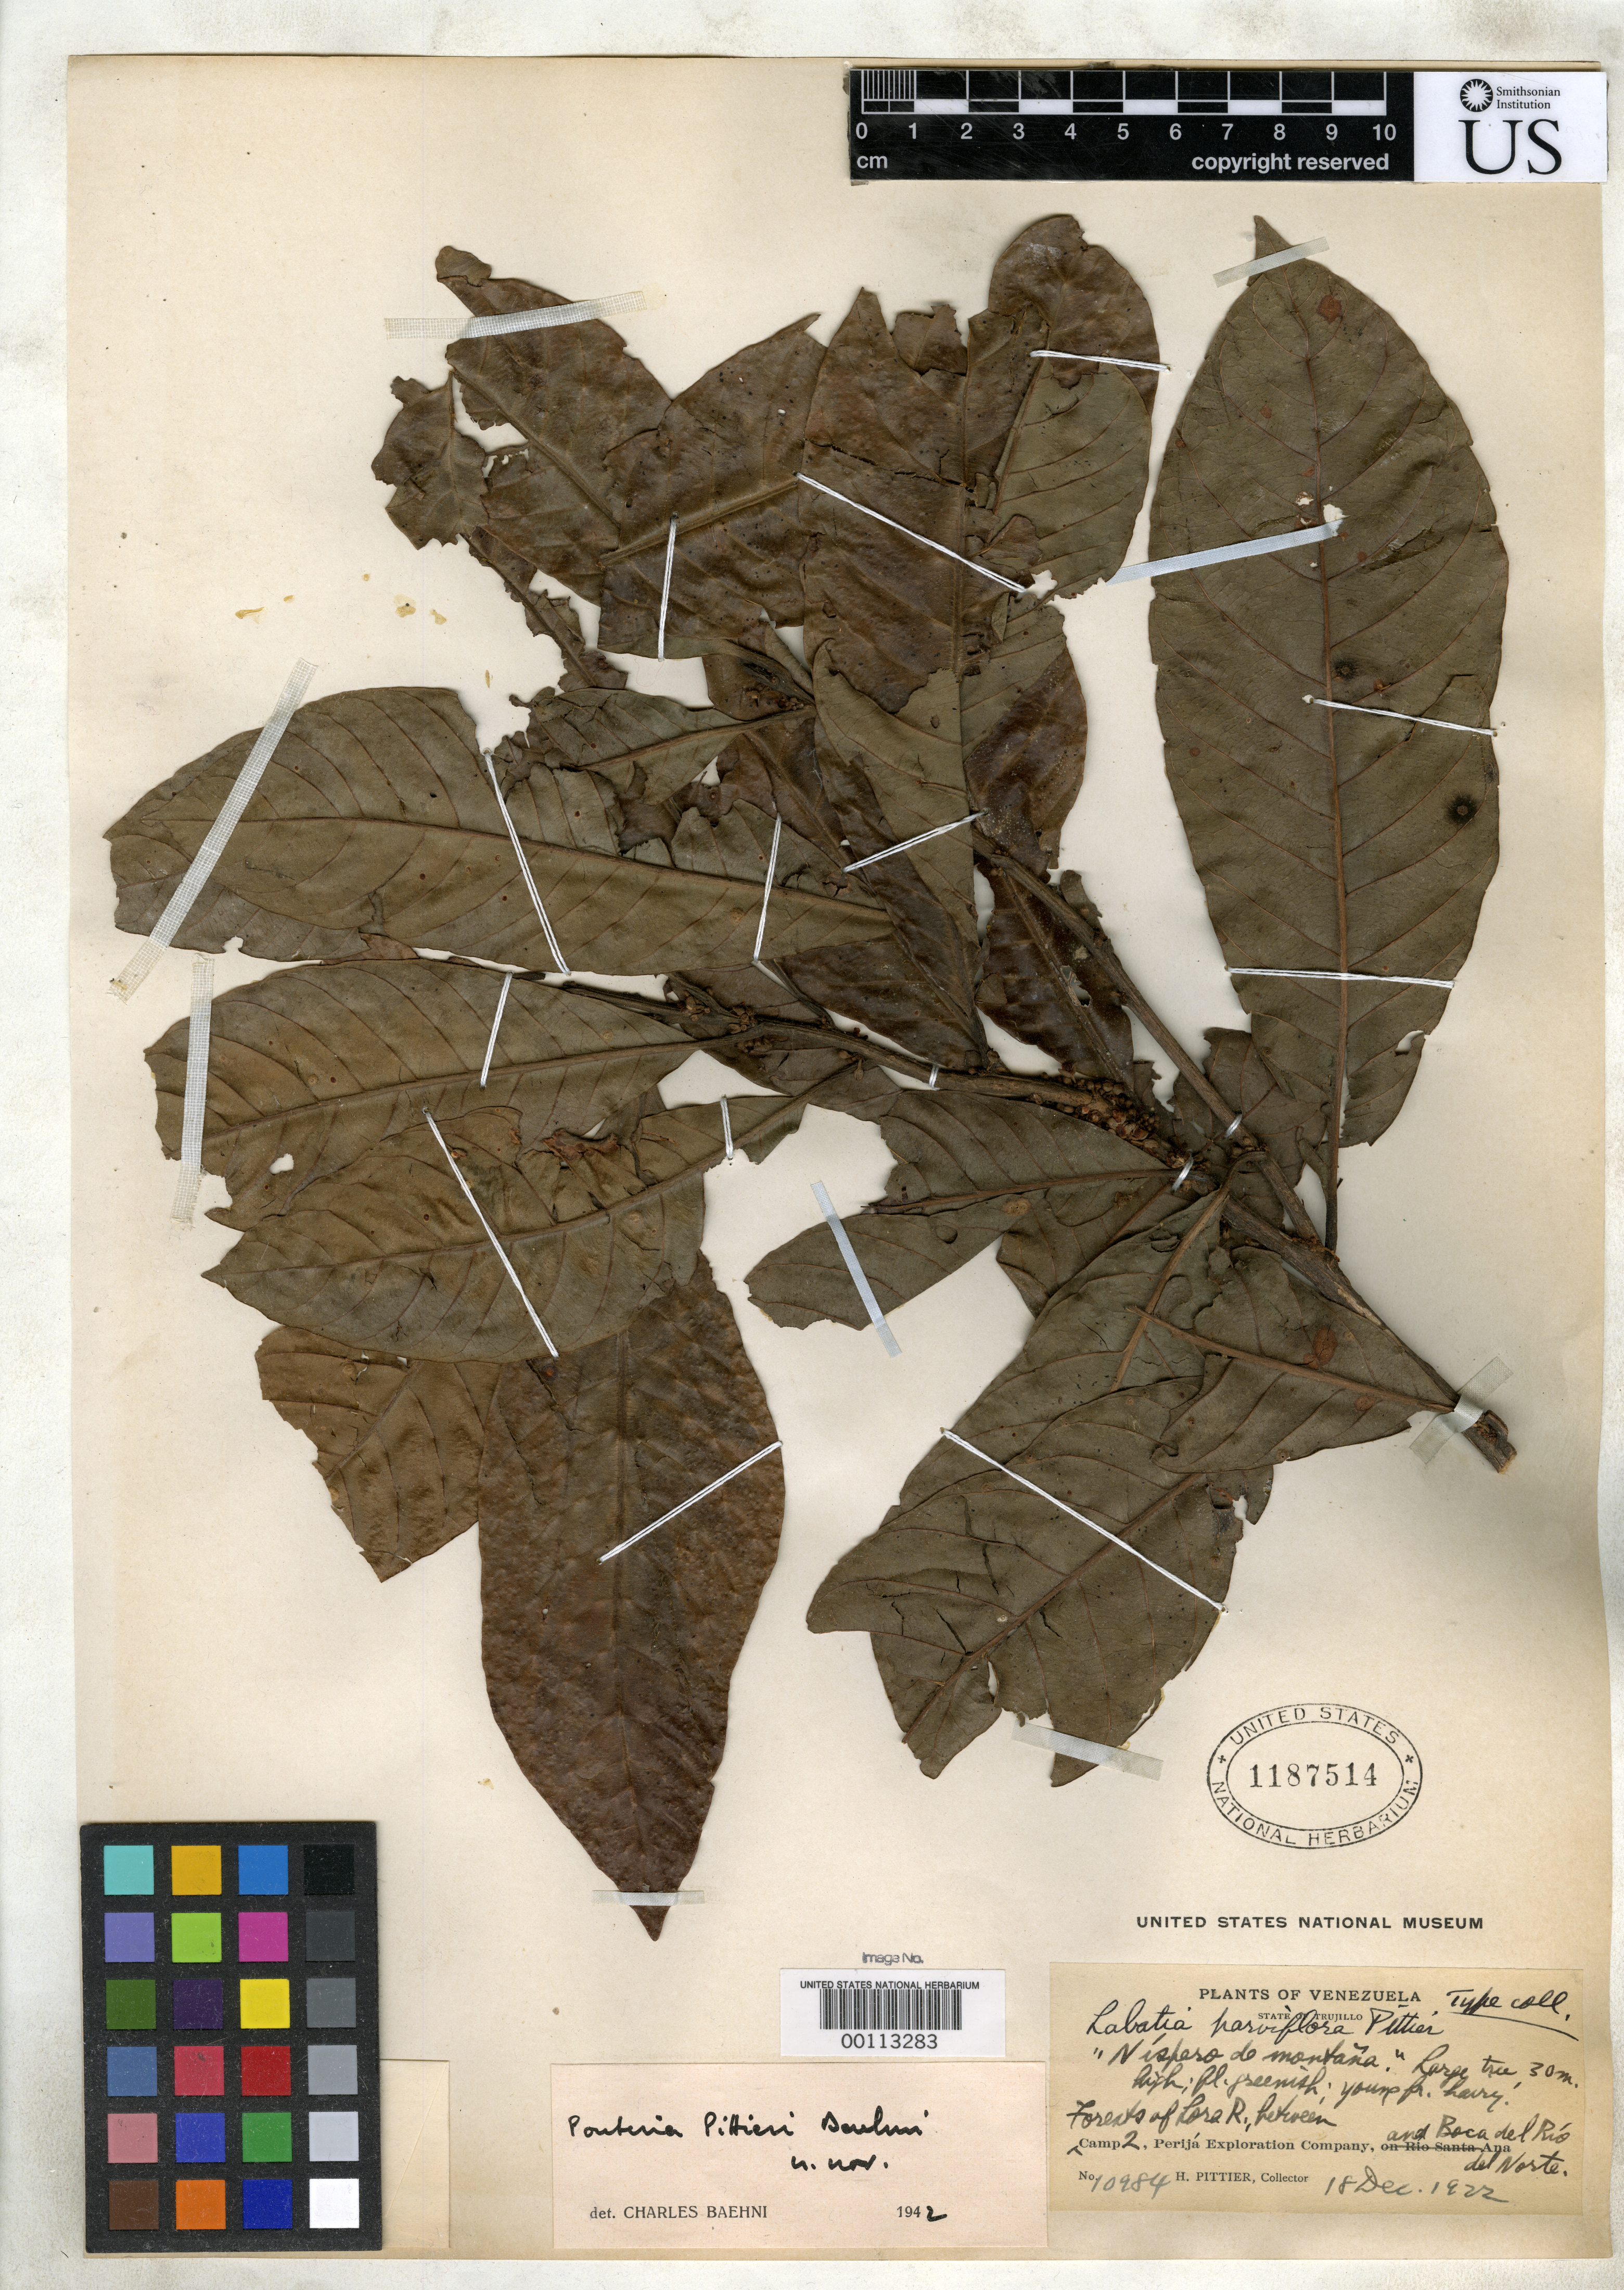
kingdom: Plantae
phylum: Tracheophyta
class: Magnoliopsida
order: Ericales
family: Sapotaceae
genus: Labatia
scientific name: Labatia parviflora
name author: Pittier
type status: Isotype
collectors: H. F. Pittier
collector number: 10984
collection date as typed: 18 Dec 1922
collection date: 1922-12-18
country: Venezuela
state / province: Zulia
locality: Forests of Lora Ti., between camp 2, Perija Exploration Company & Boca del Rio de Norte.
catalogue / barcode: US 1187514